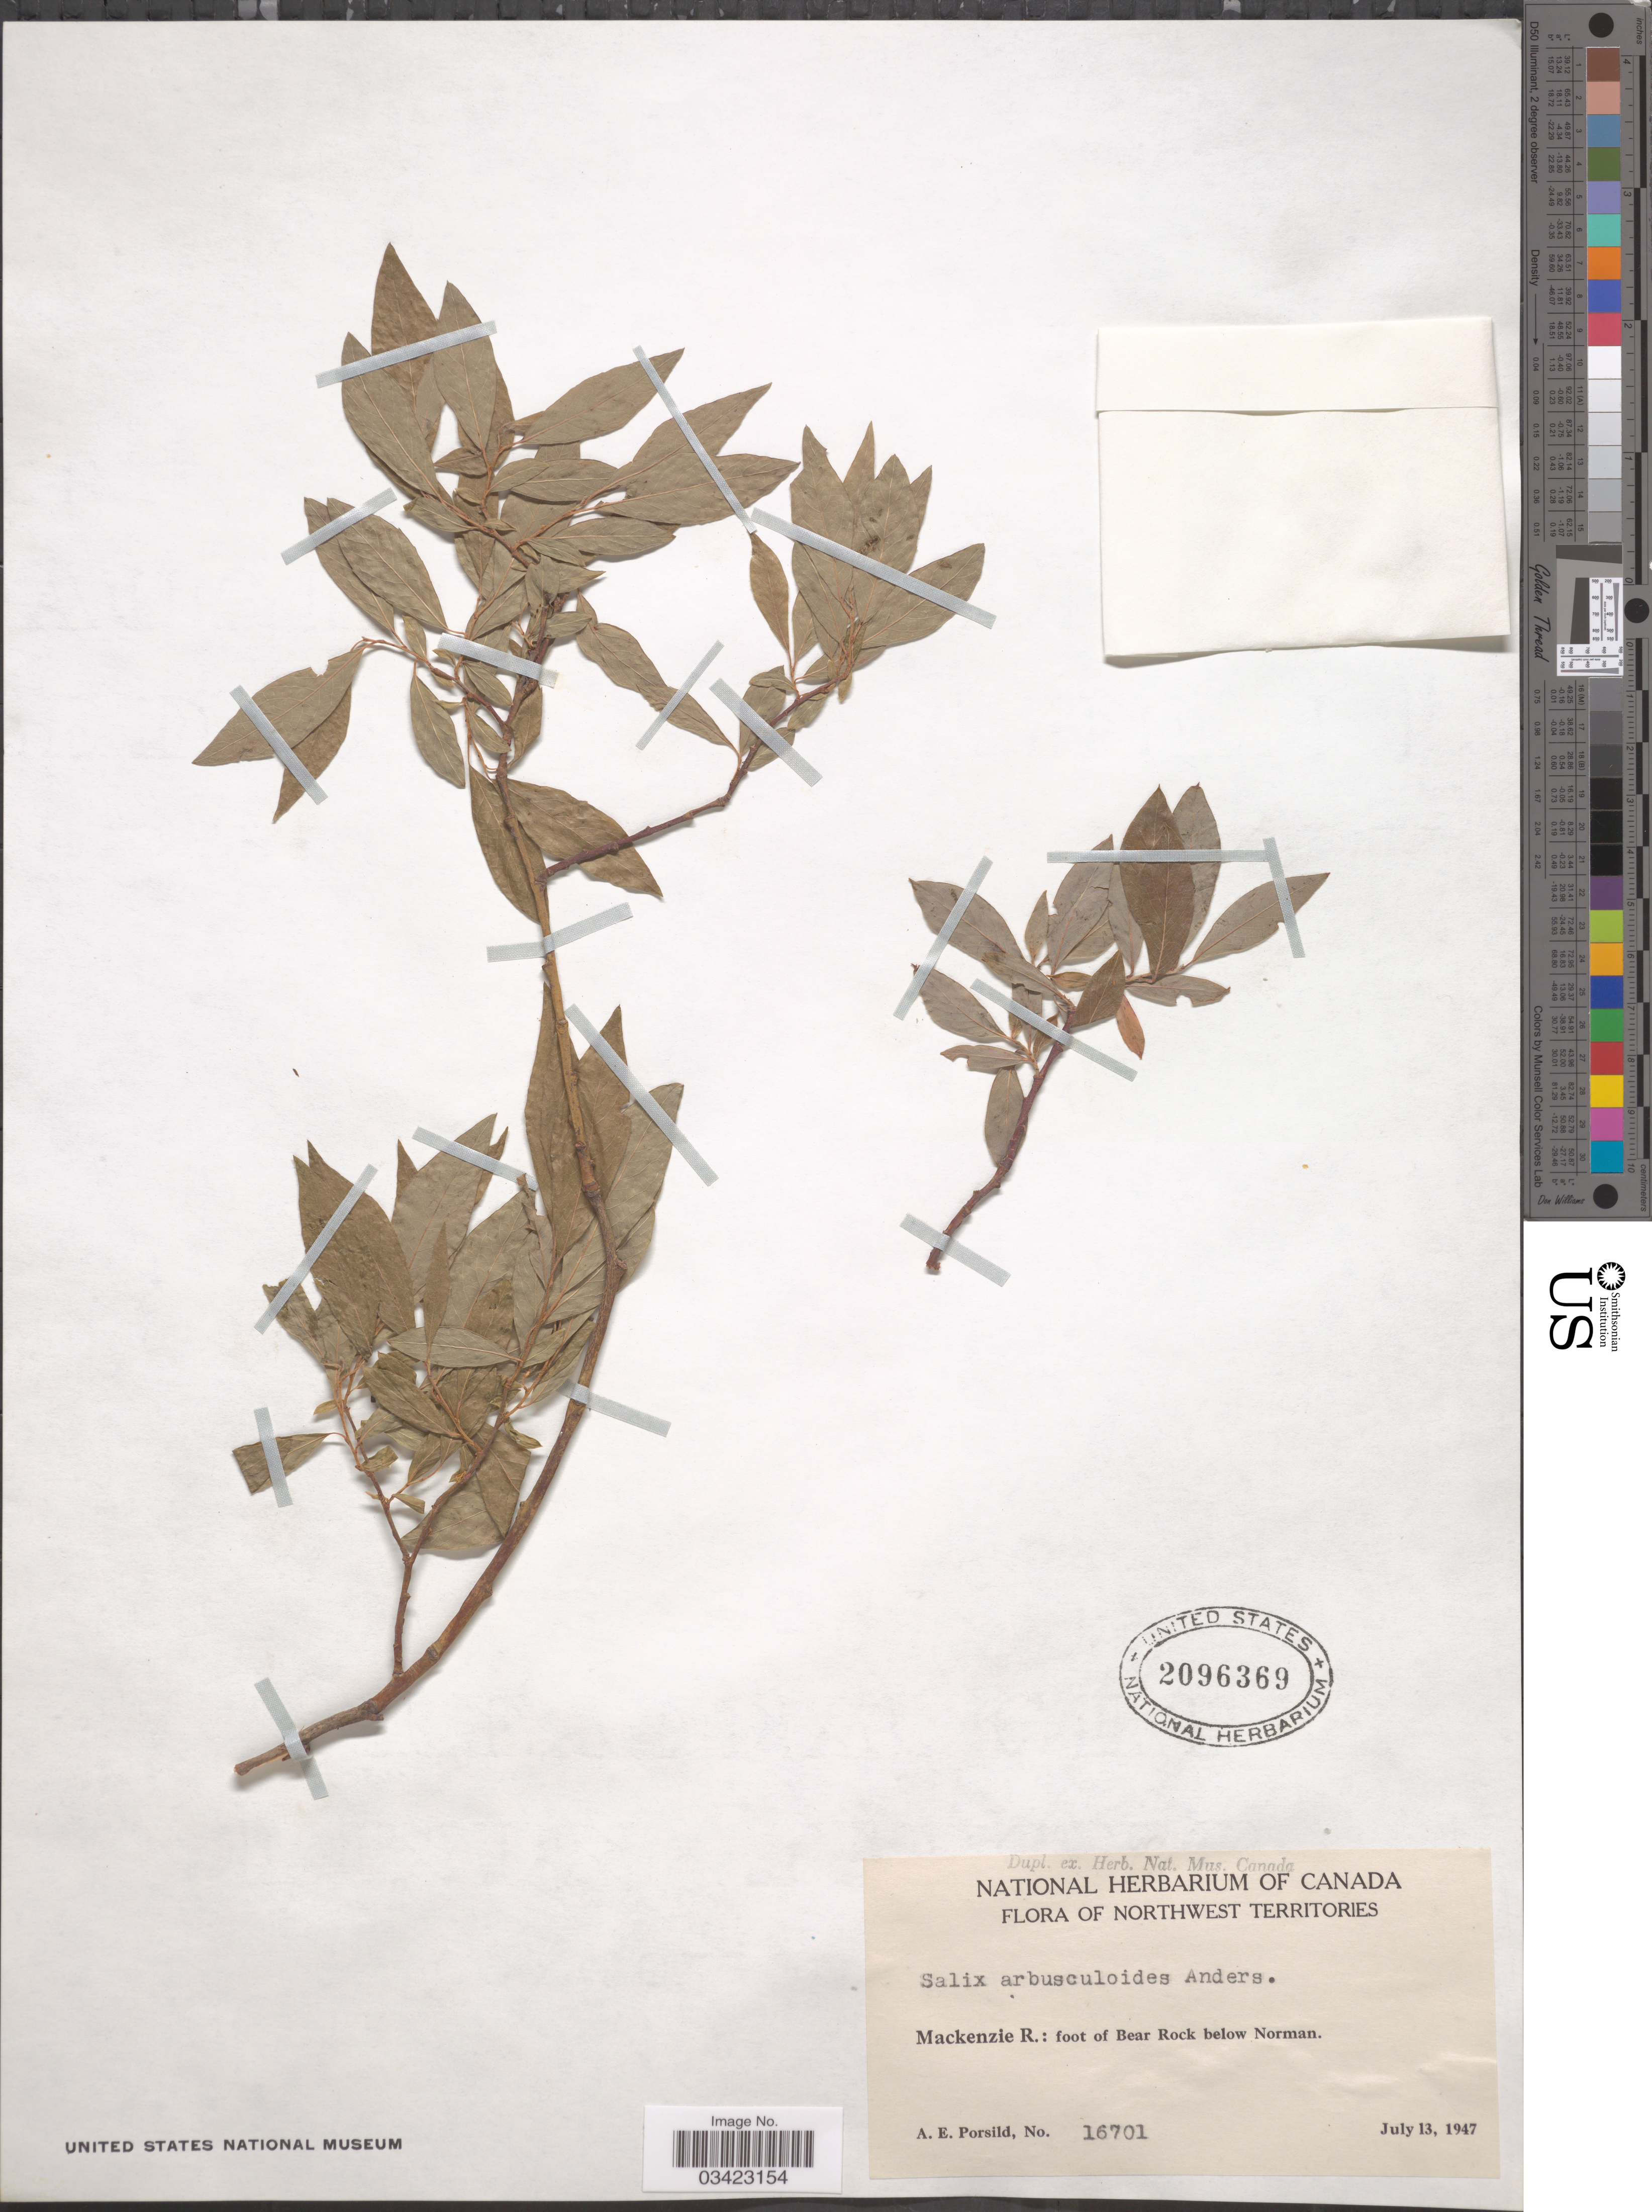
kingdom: Plantae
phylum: Tracheophyta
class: Magnoliopsida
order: Malpighiales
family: Salicaceae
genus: Salix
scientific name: Salix arbusculoides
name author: Andersson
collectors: A. E. Porsild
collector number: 16701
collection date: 1947-07-13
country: Canada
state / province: Northwest Territories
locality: Mackenzie R.: foot of Bear Rock below Norman.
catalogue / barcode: US 2096369